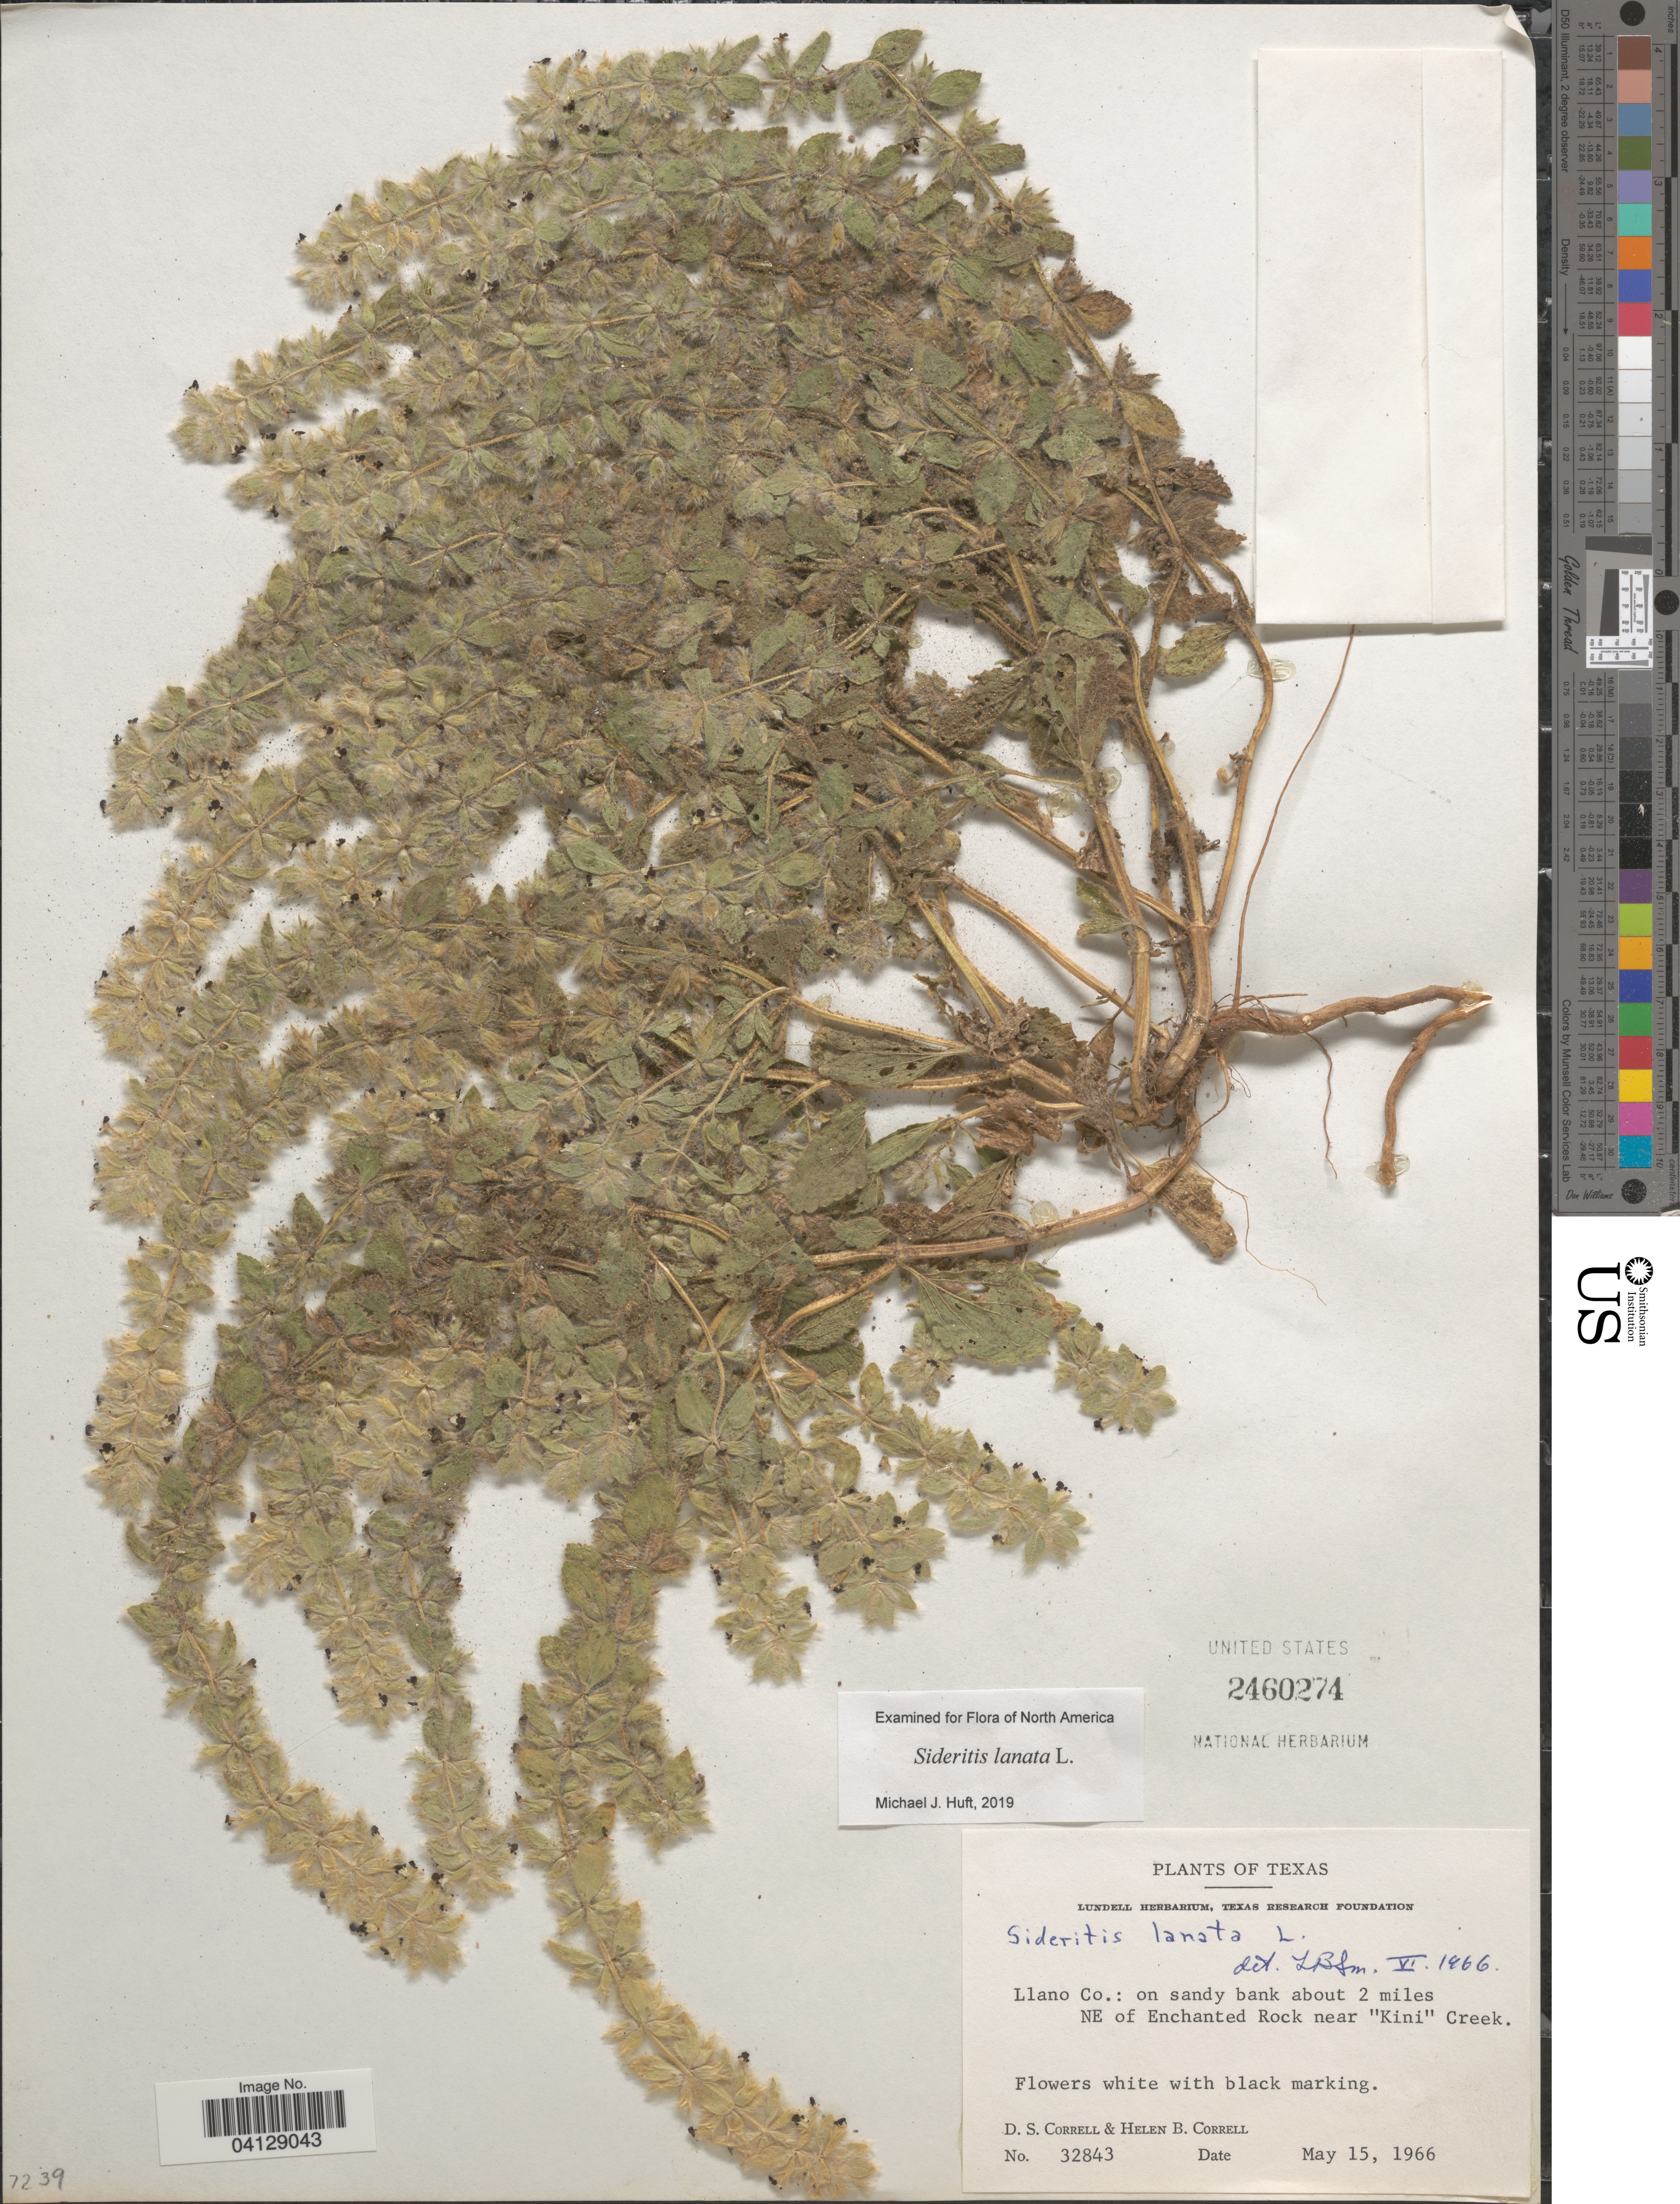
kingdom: Plantae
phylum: Tracheophyta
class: Magnoliopsida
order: Lamiales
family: Lamiaceae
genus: Sideritis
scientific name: Sideritis lanata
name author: L.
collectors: D. S. Correll & H. Correll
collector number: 32843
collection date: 1966-05-15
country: United States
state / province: Texas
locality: Llano Co.: on sandy bank about 2 miles NE of Enchanted Rock near "Kini"Creek.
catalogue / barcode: US 2460274